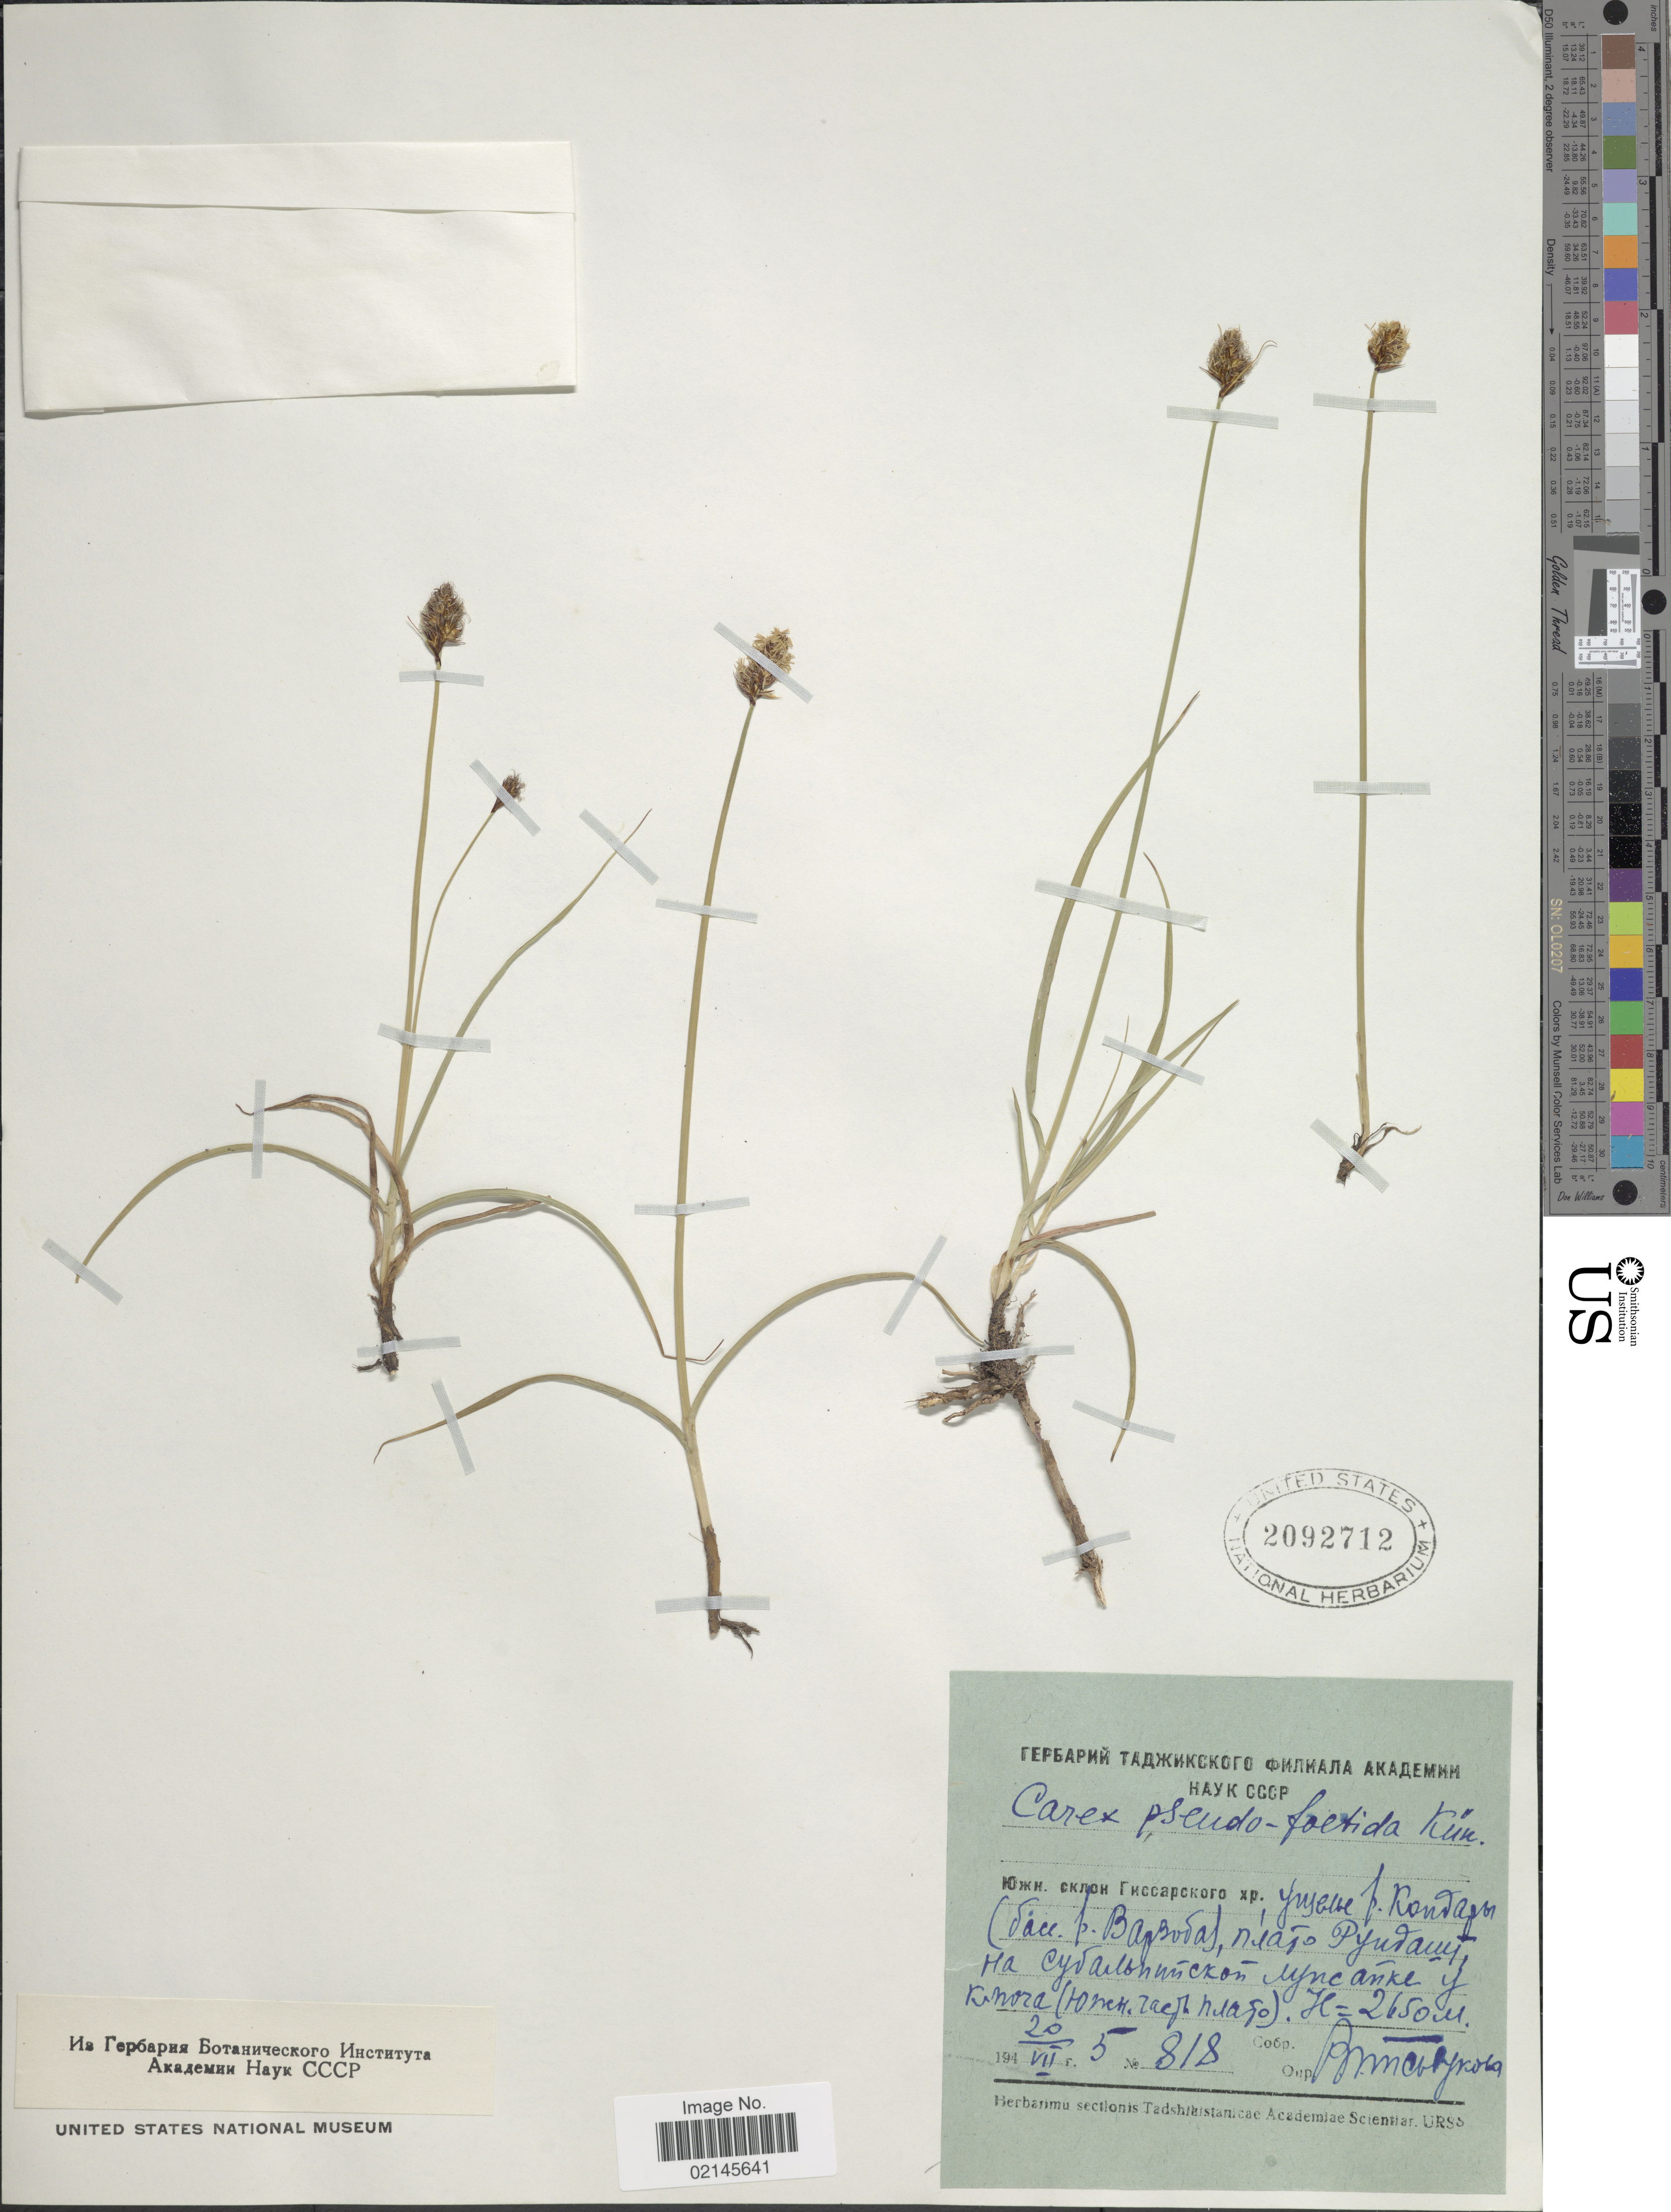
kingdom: Plantae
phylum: Tracheophyta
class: Liliopsida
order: Poales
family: Cyperaceae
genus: Carex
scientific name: Carex pseudofoetida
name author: Kük.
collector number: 818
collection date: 1945-07-20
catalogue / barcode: US 2092712